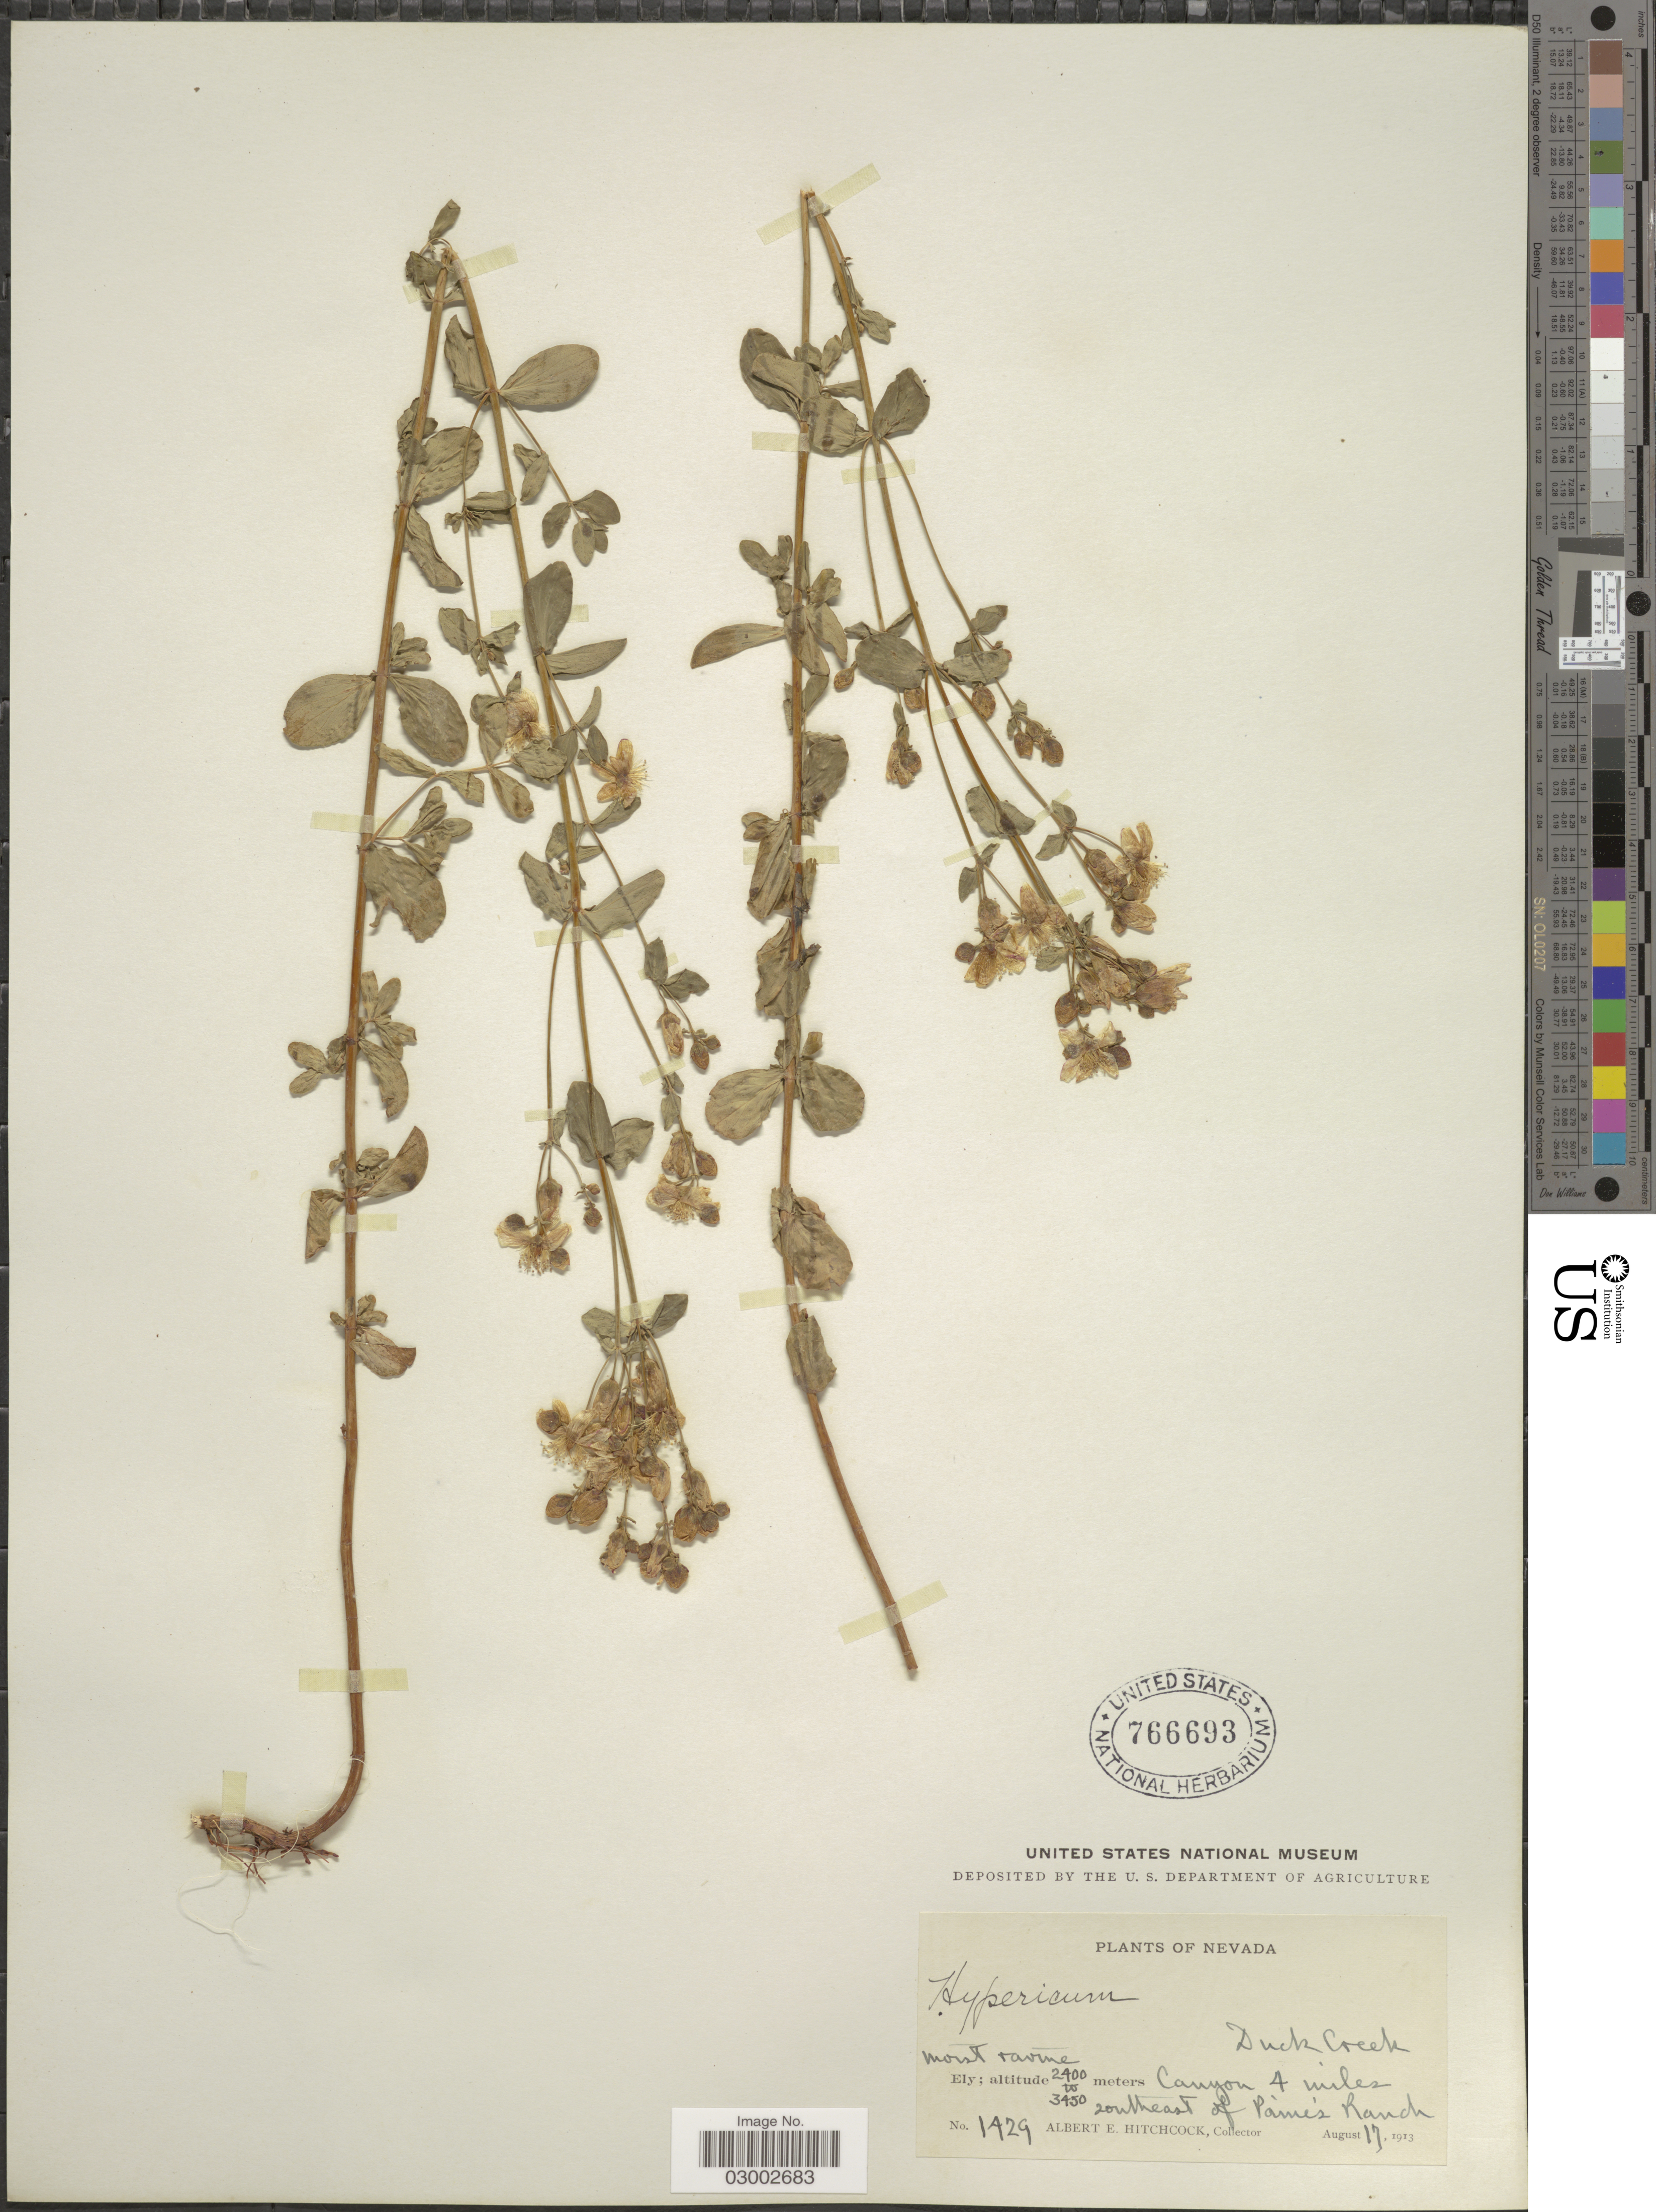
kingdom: Plantae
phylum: Tracheophyta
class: Magnoliopsida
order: Malpighiales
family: Hypericaceae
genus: Hypericum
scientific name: Hypericum scouleri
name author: Hook.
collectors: A. Hitchcock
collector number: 1429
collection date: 1913-08-17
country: United States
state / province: Nevada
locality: Duck Creek. Ely. Canyon 4 miles, southeast of Paine's Ranch.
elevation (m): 2400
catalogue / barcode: US 766693